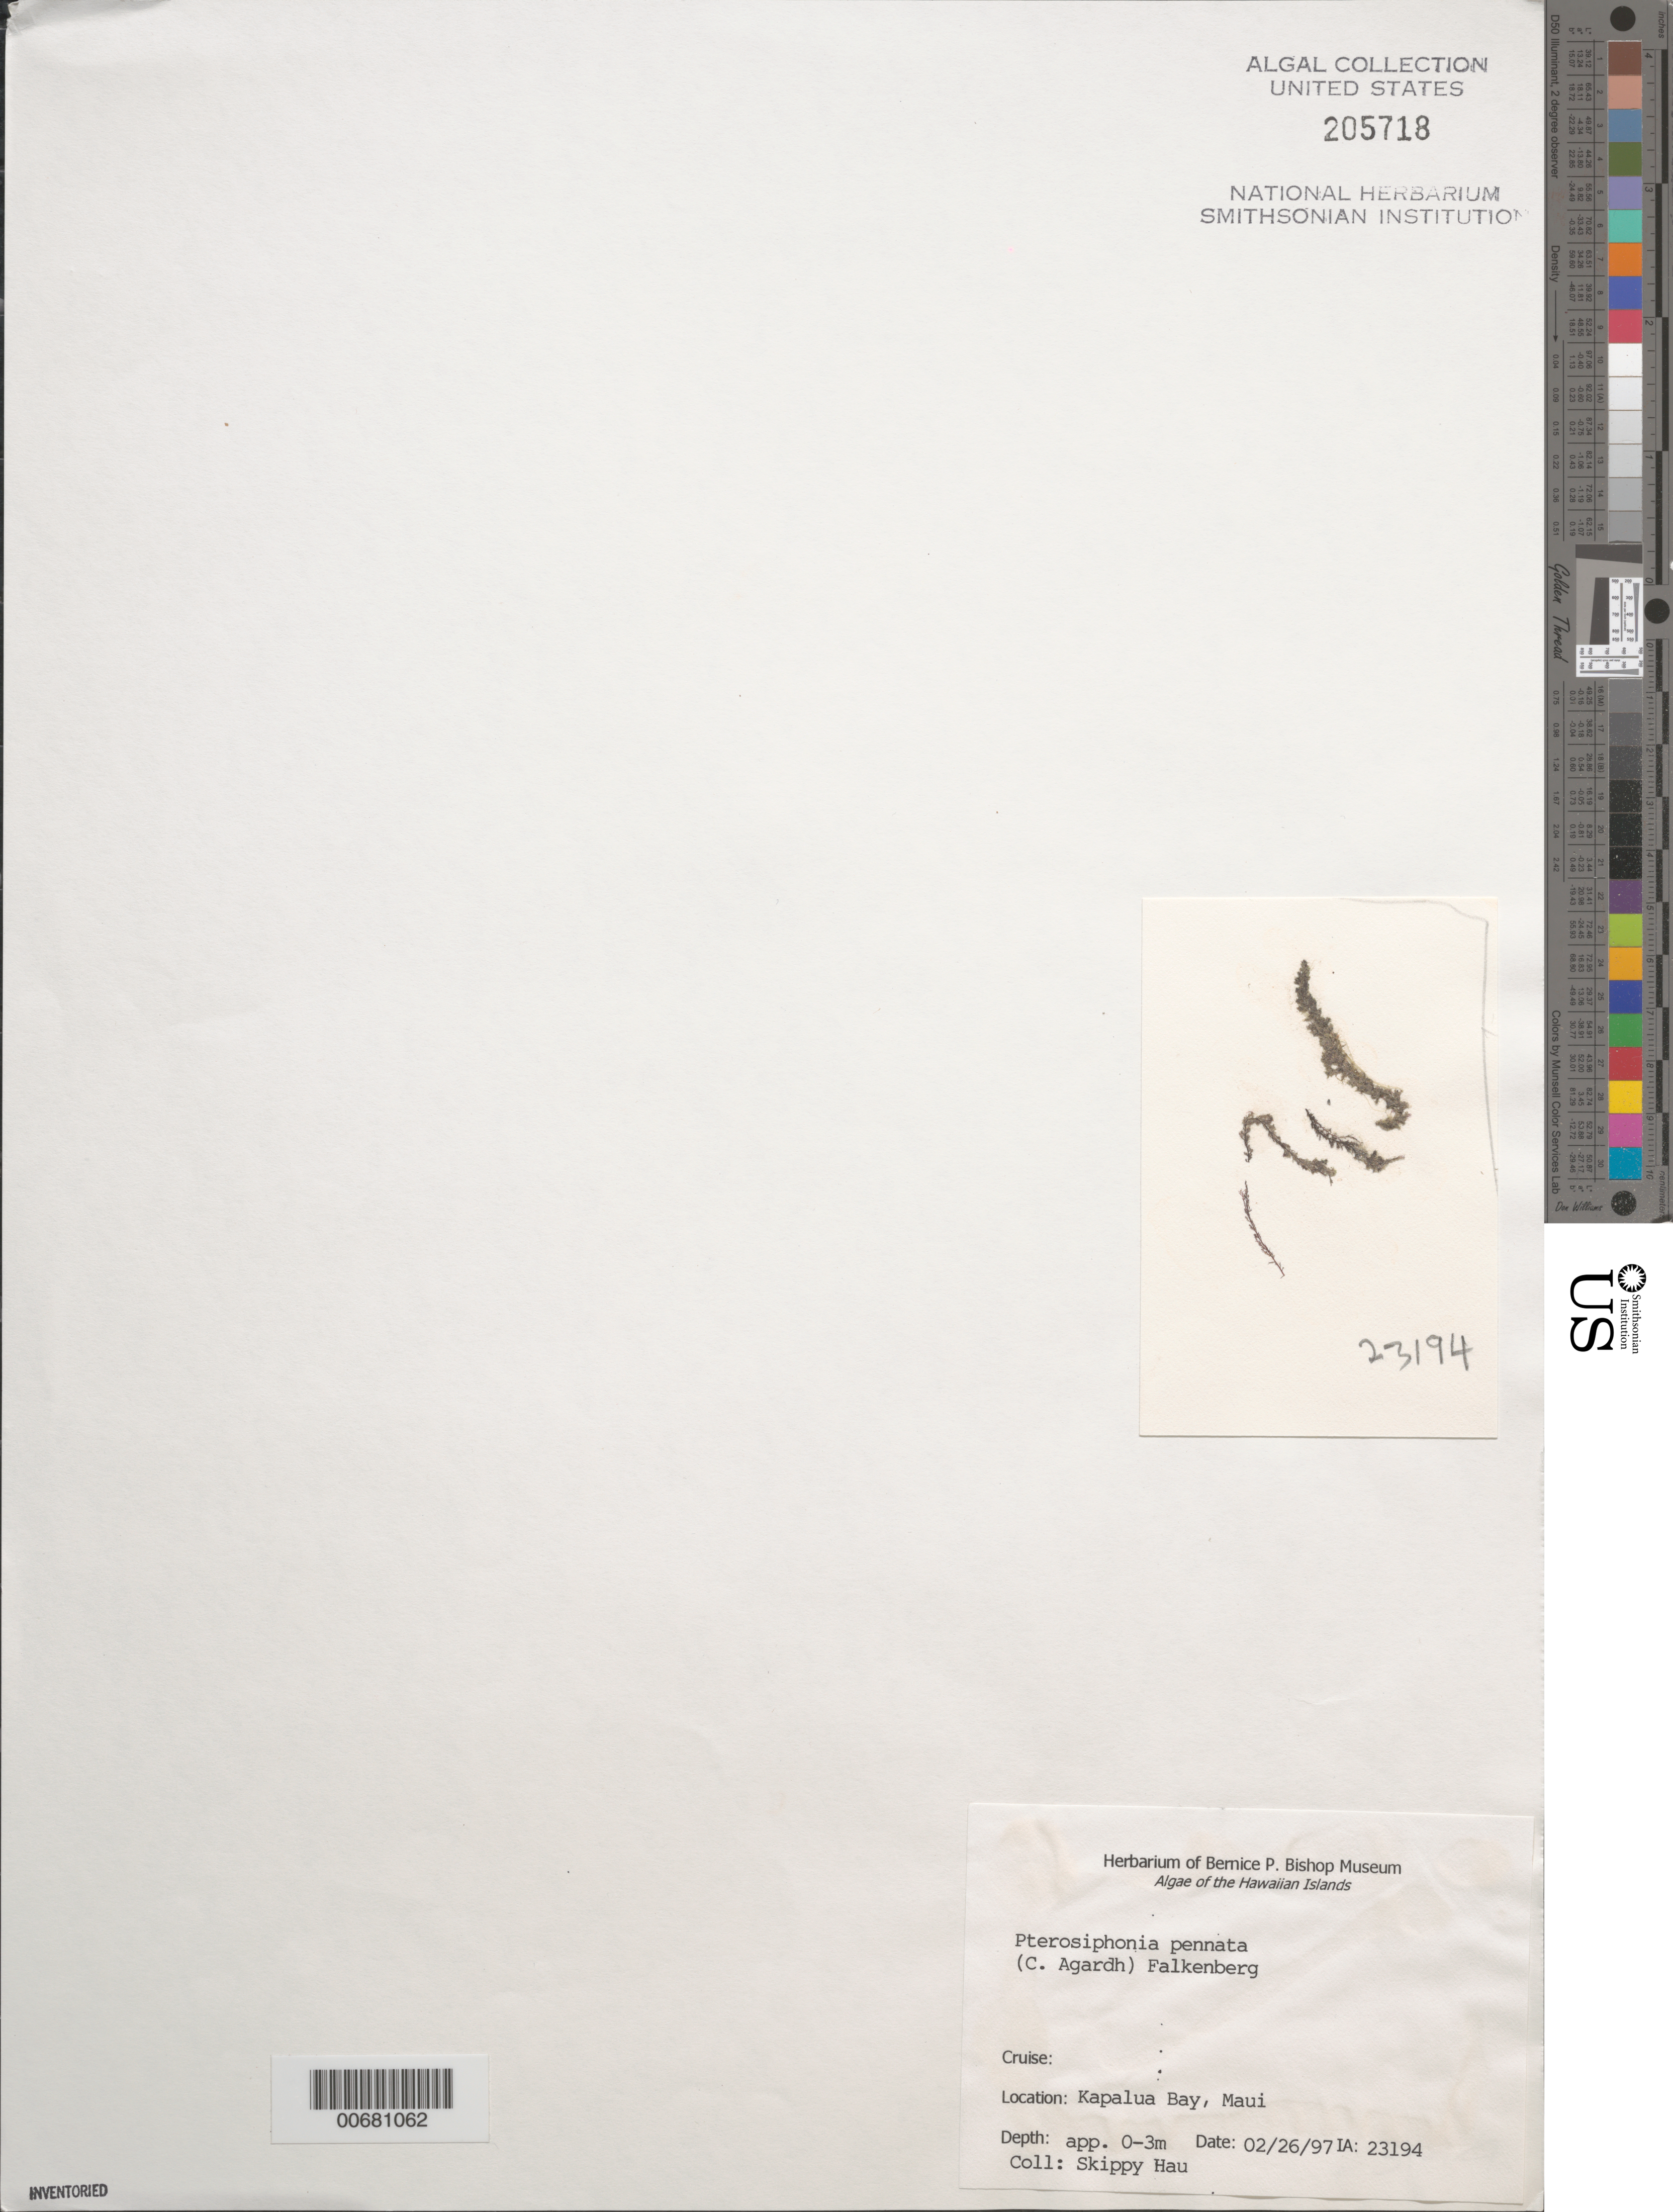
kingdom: Plantae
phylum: Rhodophyta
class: Florideophyceae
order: Ceramiales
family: Rhodomelaceae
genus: Pterosiphonia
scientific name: Pterosiphonia pennata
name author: (C. Agardh) Sauv.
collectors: S. Hau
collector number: IAA 23194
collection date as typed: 26 Feb 1997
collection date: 1997-02-26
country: United States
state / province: Hawaii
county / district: Maui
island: Maui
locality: Kapalua Bay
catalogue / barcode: US 205718